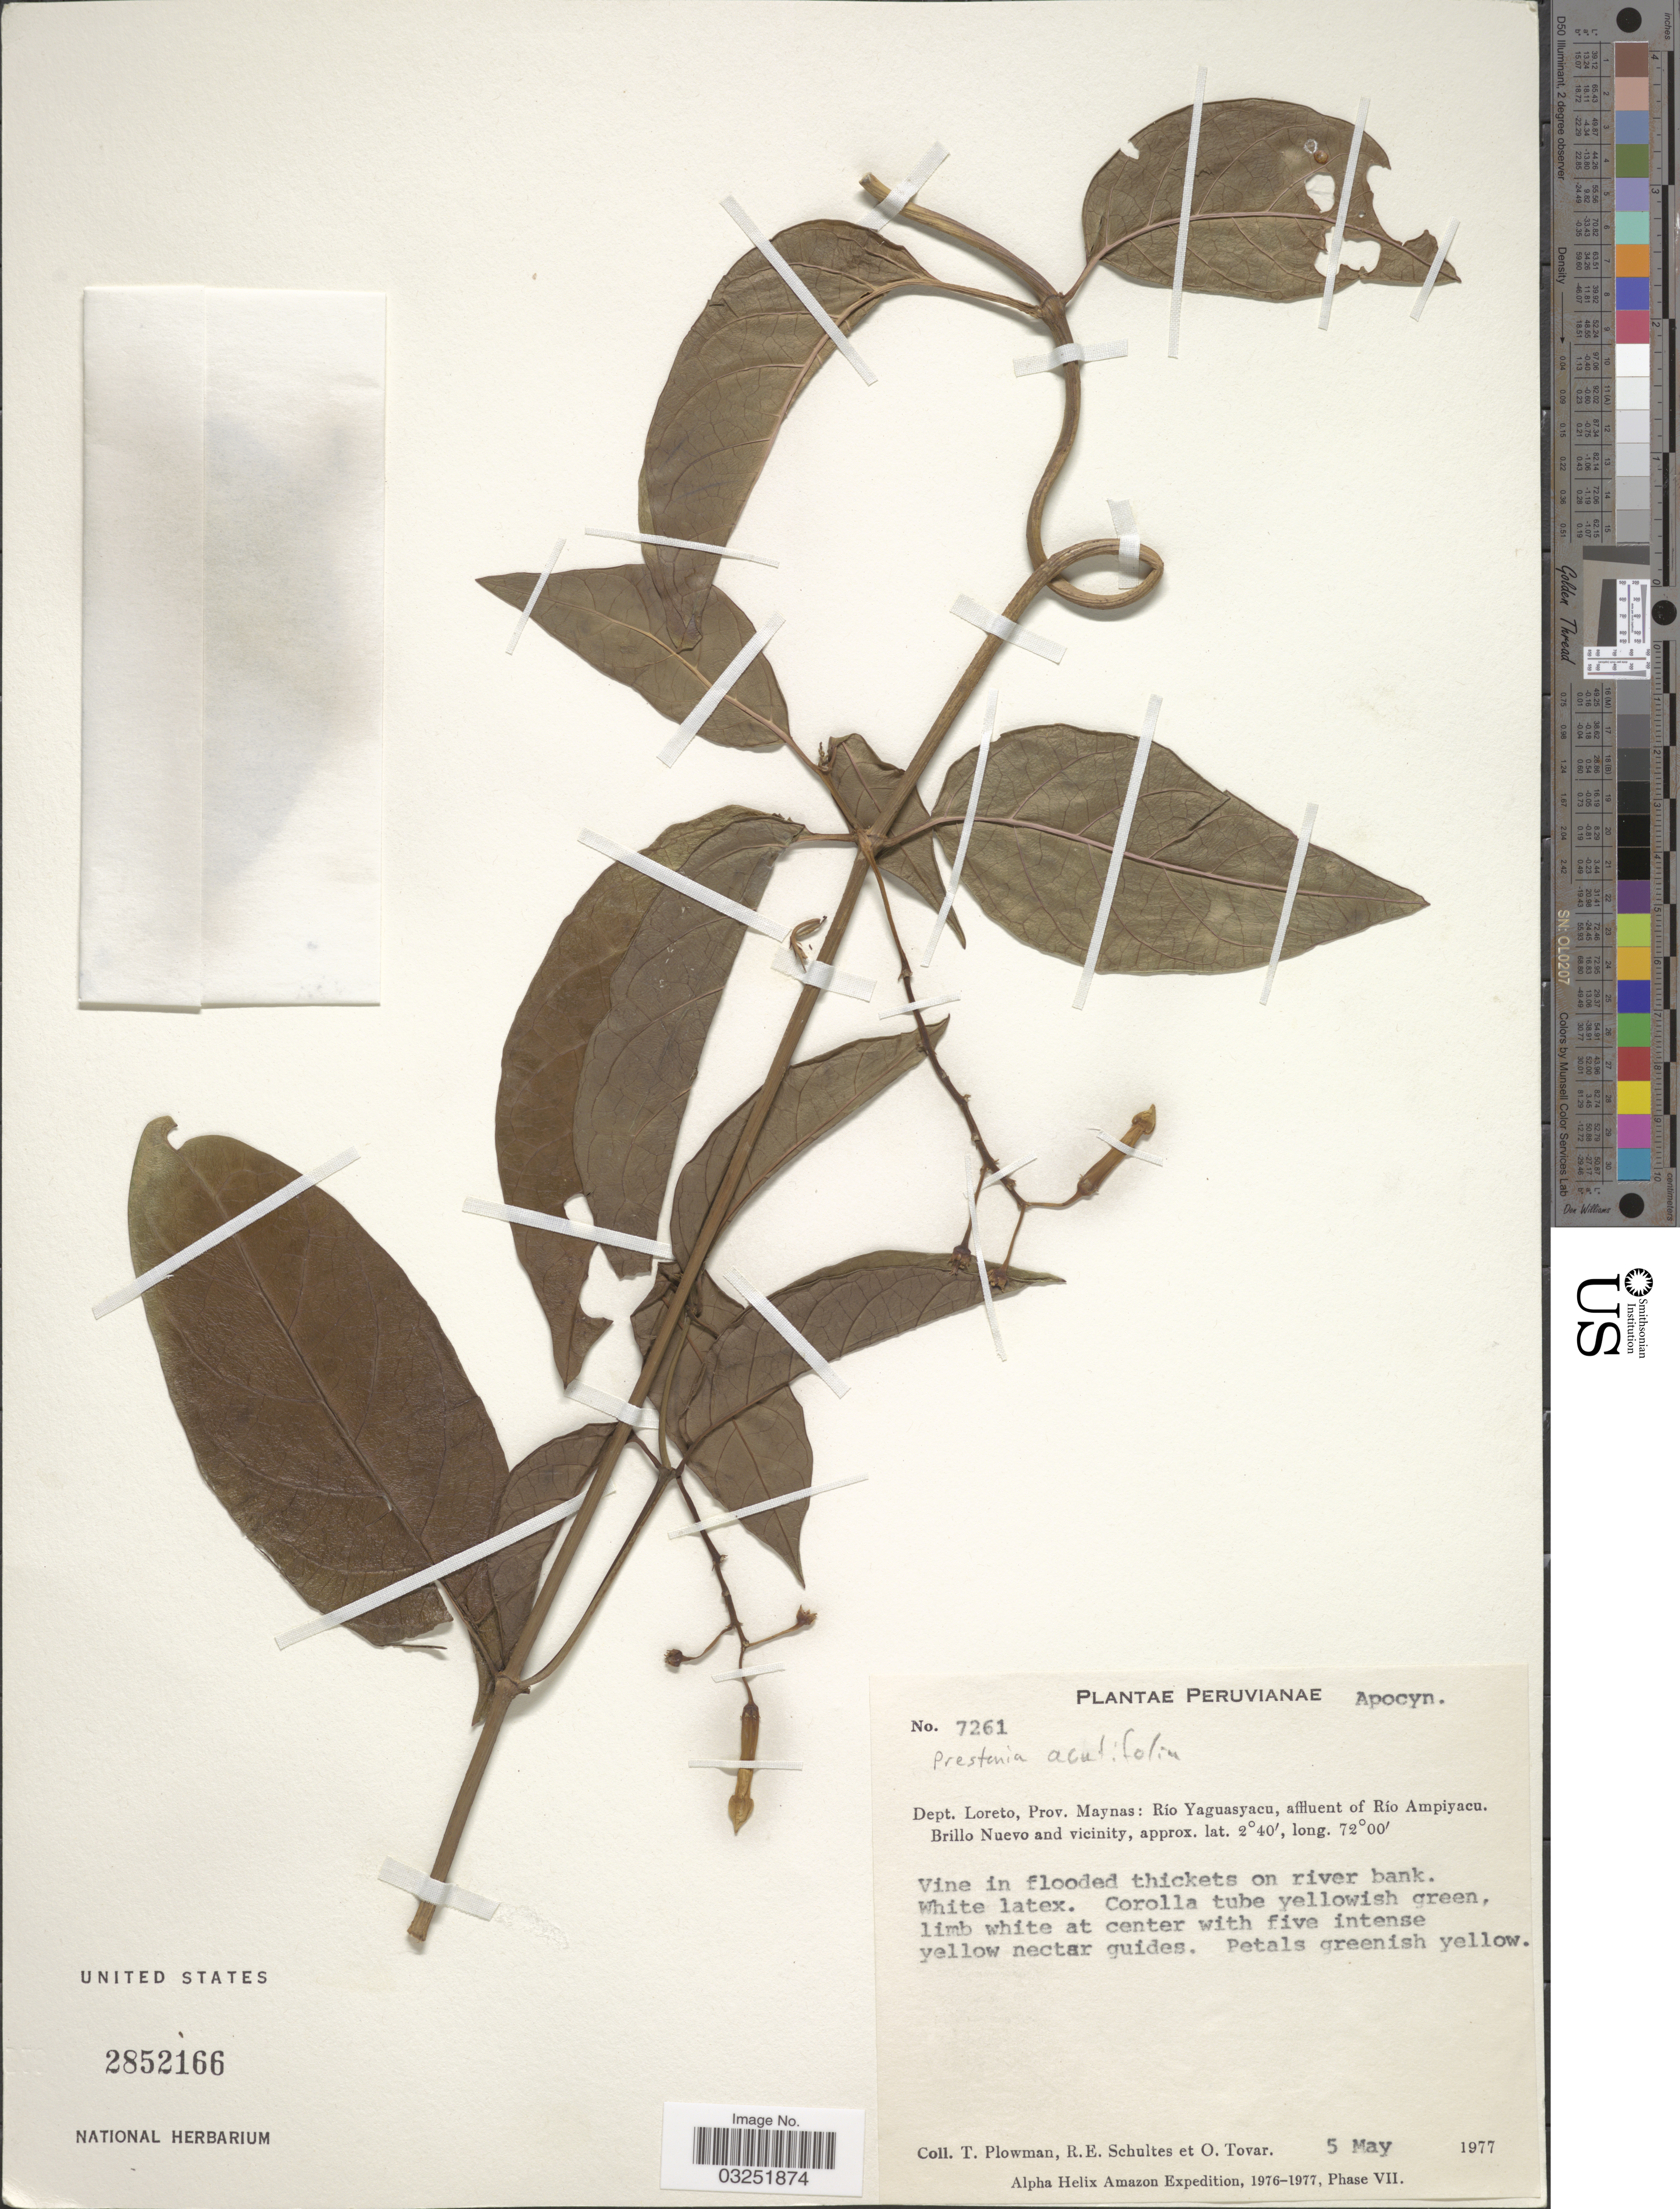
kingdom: Plantae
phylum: Tracheophyta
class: Magnoliopsida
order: Gentianales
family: Apocynaceae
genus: Prestonia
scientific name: Prestonia acutifolia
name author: (Benth. & Müll. Arg.) K. Schum.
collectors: T. Plowman, R. E. Schultes & Ó. Tovar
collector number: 7261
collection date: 1977-05-05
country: Peru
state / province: Loreto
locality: Prov. Maynas: Río Yaguasuacu, affluent of Río Ampiyacu. Brillo Nuevo and vicinity.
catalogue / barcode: US 2852166